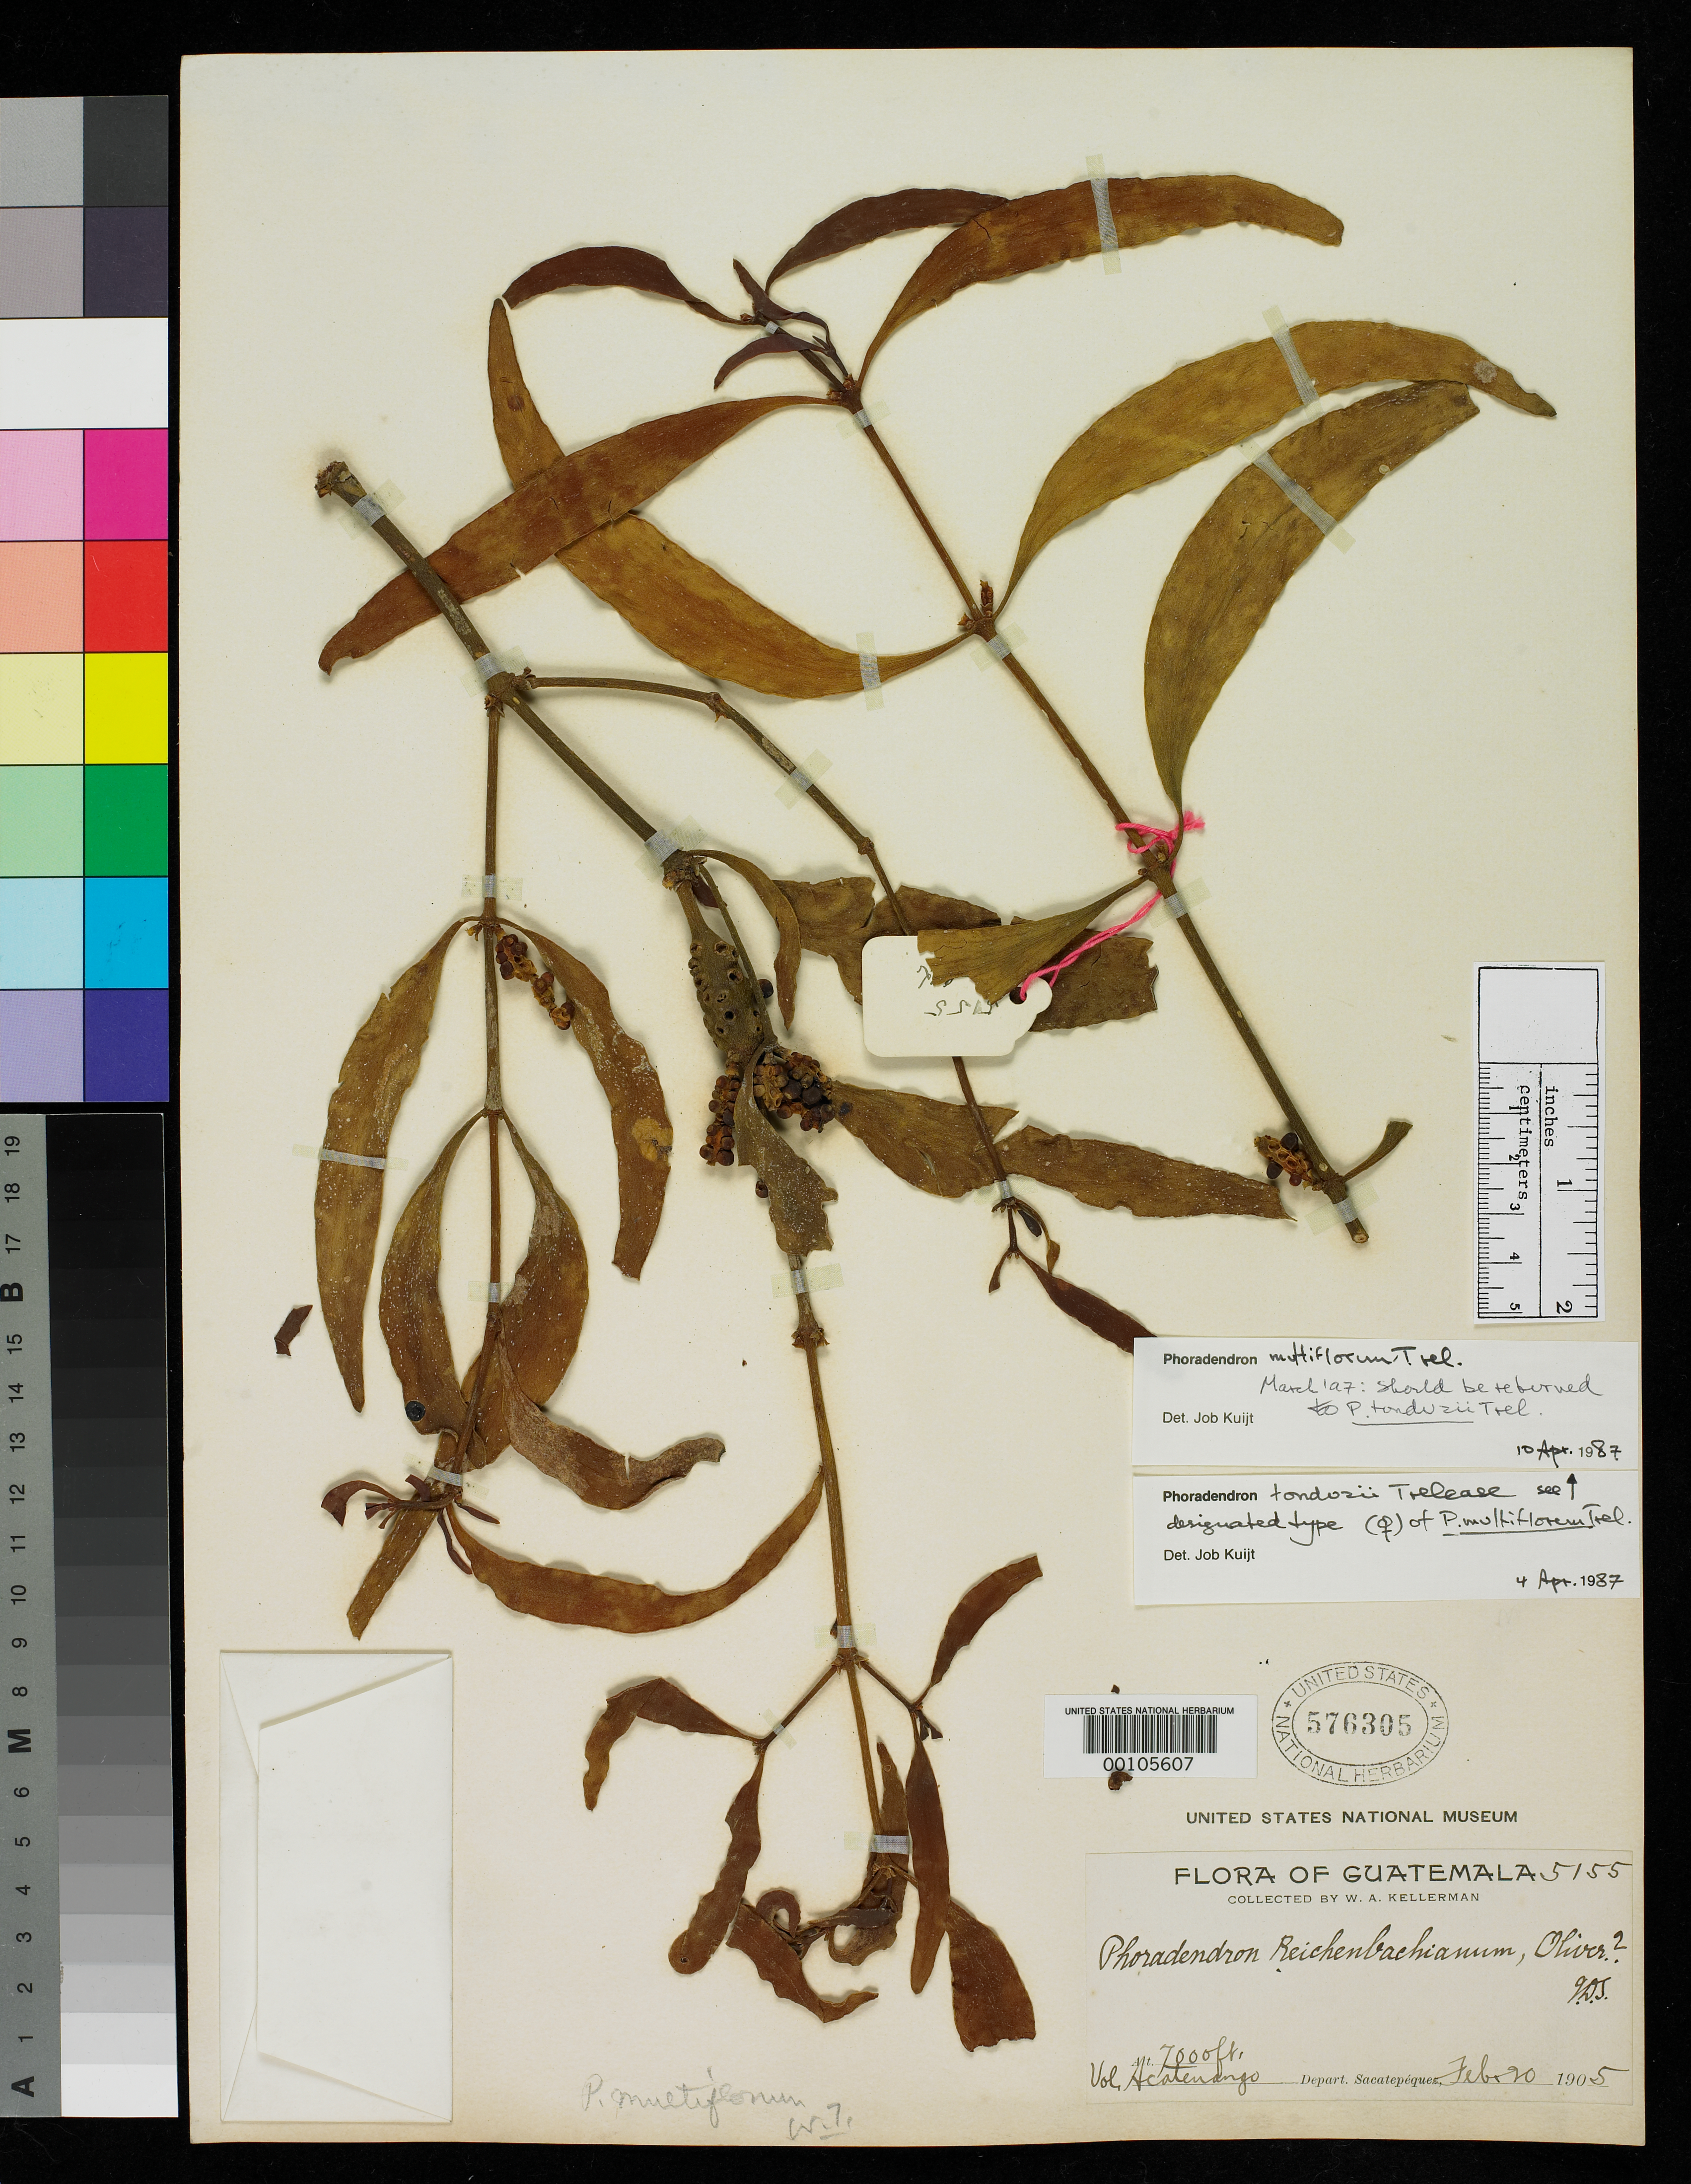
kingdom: Plantae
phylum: Tracheophyta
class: Magnoliopsida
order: Santalales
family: Viscaceae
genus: Phoradendron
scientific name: Phoradendron multiflorum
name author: Trel.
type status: Syntype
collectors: W. A. Kellerman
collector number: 5155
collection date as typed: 20 Feb 1905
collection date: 1905-02-20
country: Guatemala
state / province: Sacatepéquez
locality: Vol. Acatenango.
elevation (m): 2134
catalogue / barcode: US 576305